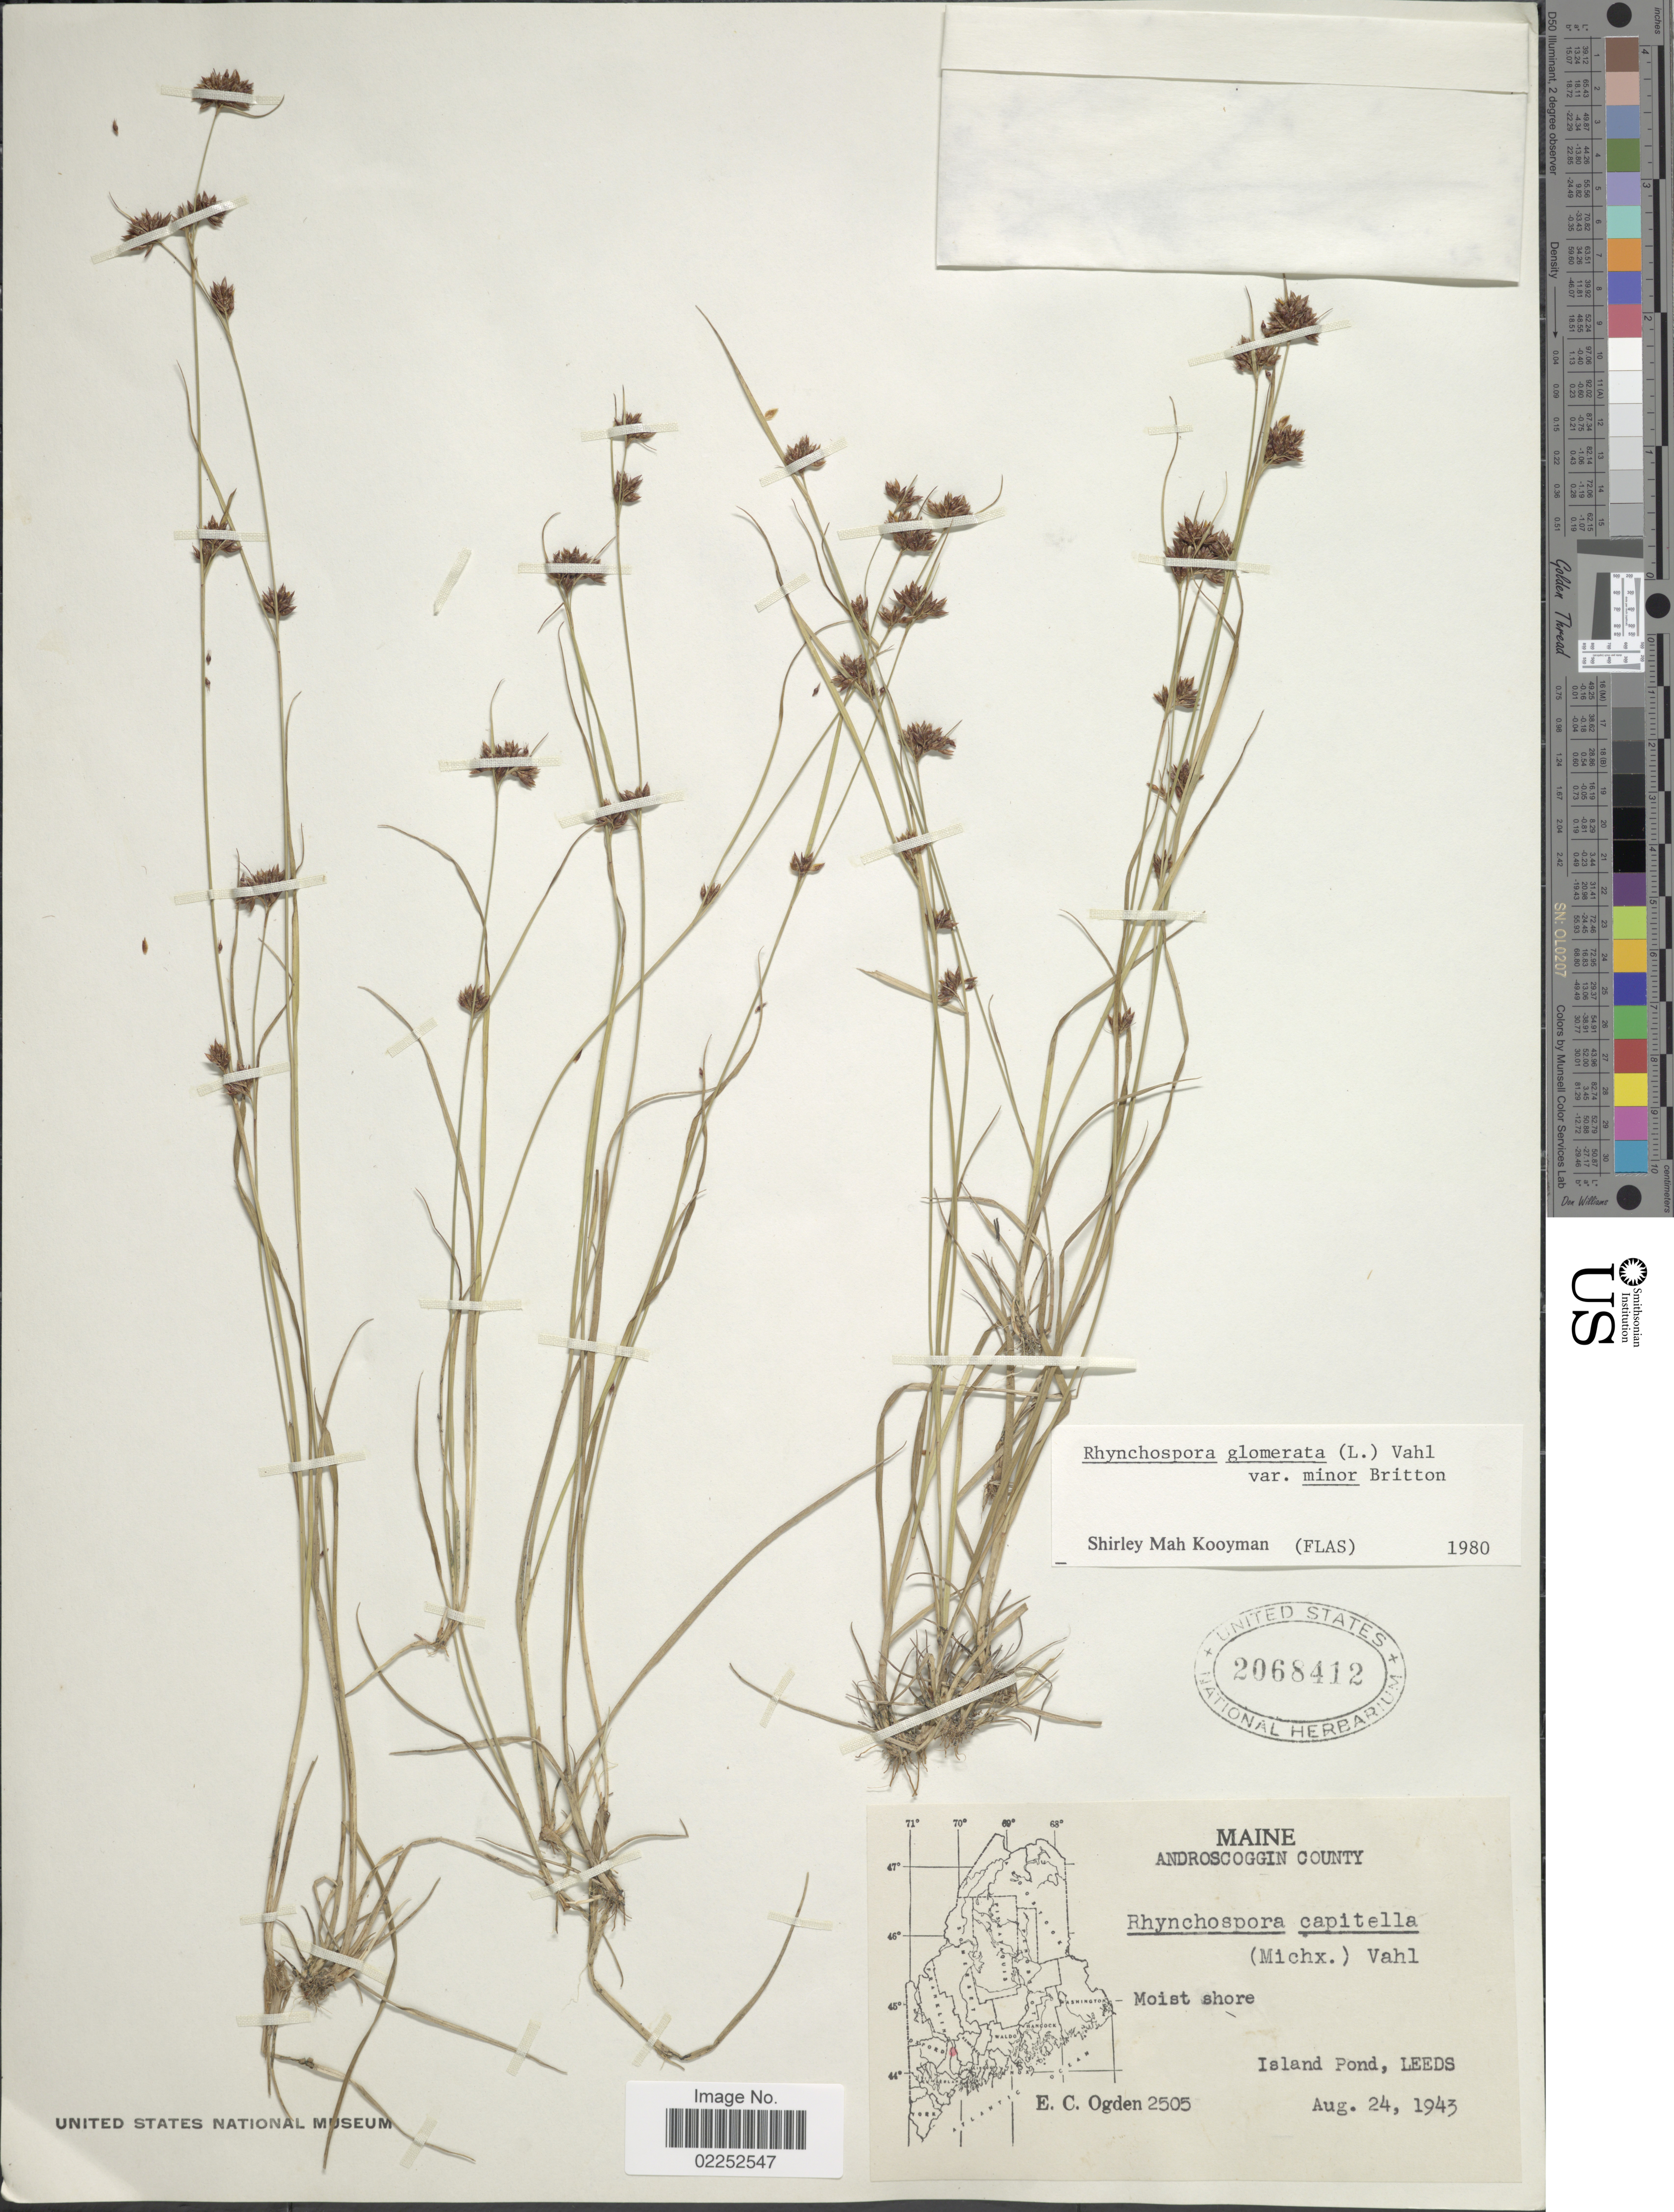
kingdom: Plantae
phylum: Tracheophyta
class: Liliopsida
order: Poales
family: Cyperaceae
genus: Rhynchospora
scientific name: Rhynchospora capitellata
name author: (Michx.) Vahl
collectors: E. Ogden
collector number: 2505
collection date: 1943-08-24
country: United States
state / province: Maine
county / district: Androscoggin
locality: Androscoggin County, Moist shore, Island Pond, Leeds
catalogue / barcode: US 2068412